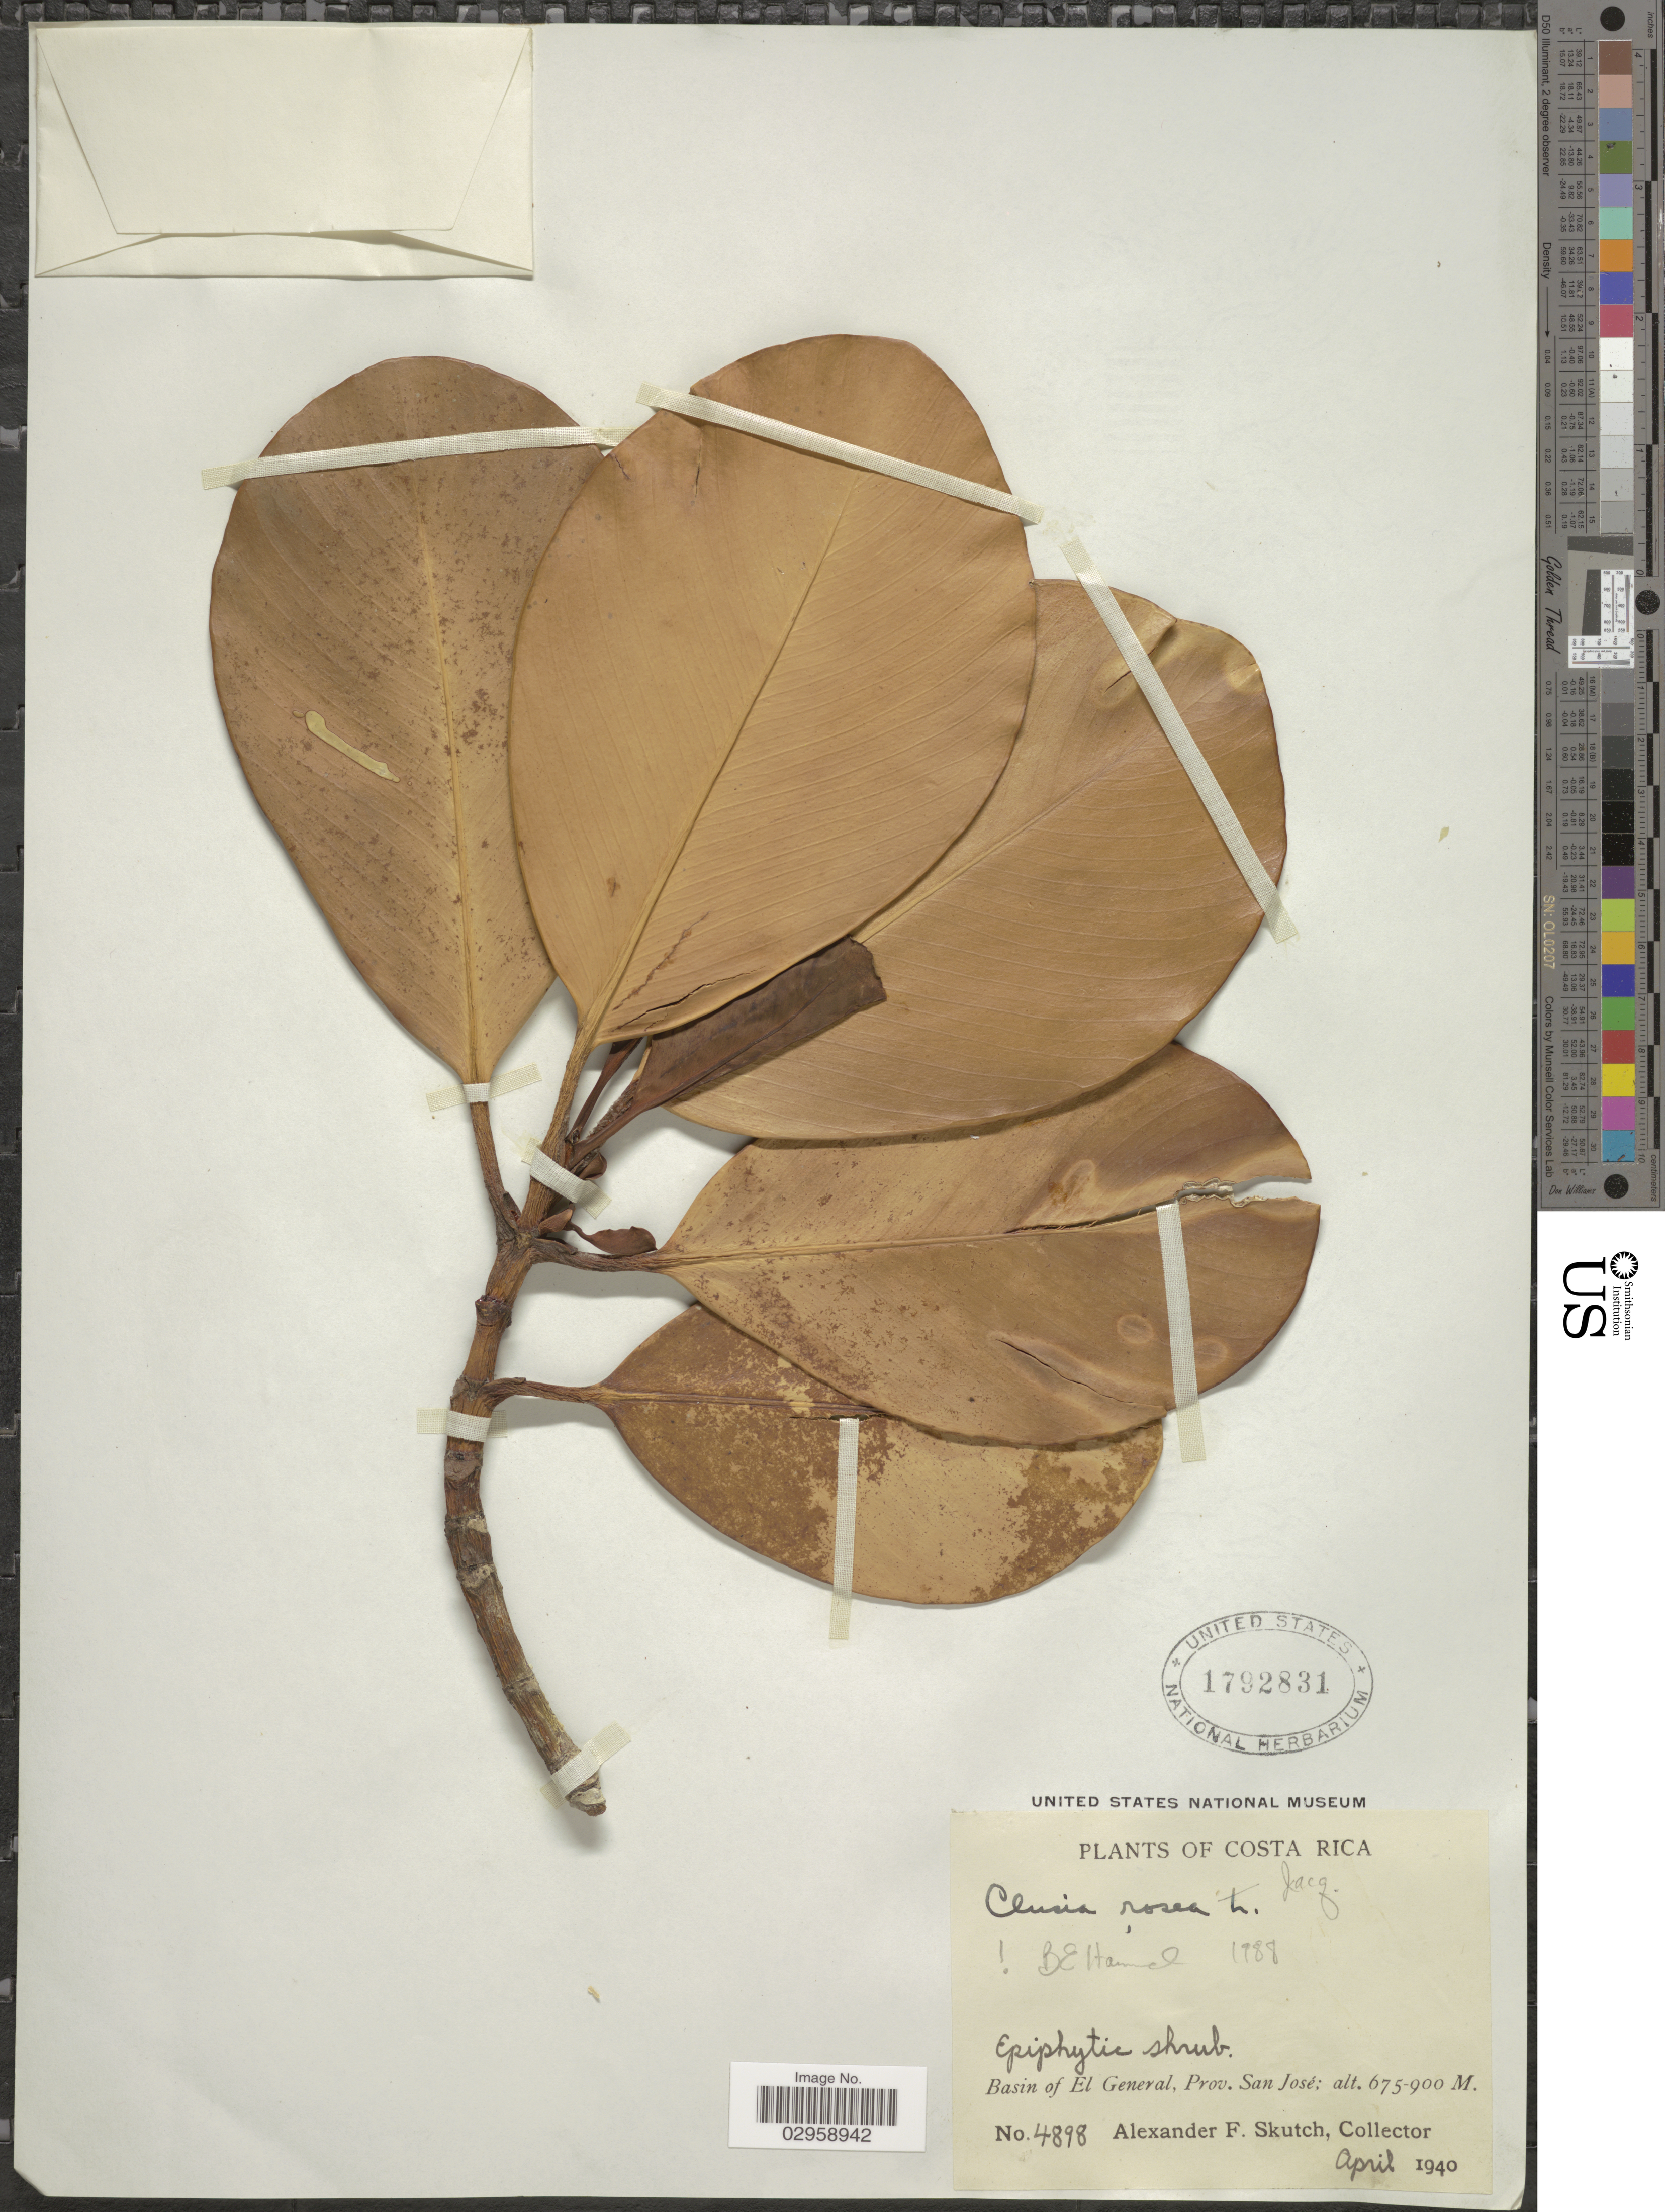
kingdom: Plantae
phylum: Tracheophyta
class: Magnoliopsida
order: Malpighiales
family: Clusiaceae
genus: Clusia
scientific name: Clusia rosea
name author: Jacq.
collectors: A. F. Skutch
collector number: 4898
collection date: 1940-04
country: Costa Rica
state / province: San José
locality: Basin of El General, Prov. San José.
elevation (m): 675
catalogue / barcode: US 1792831